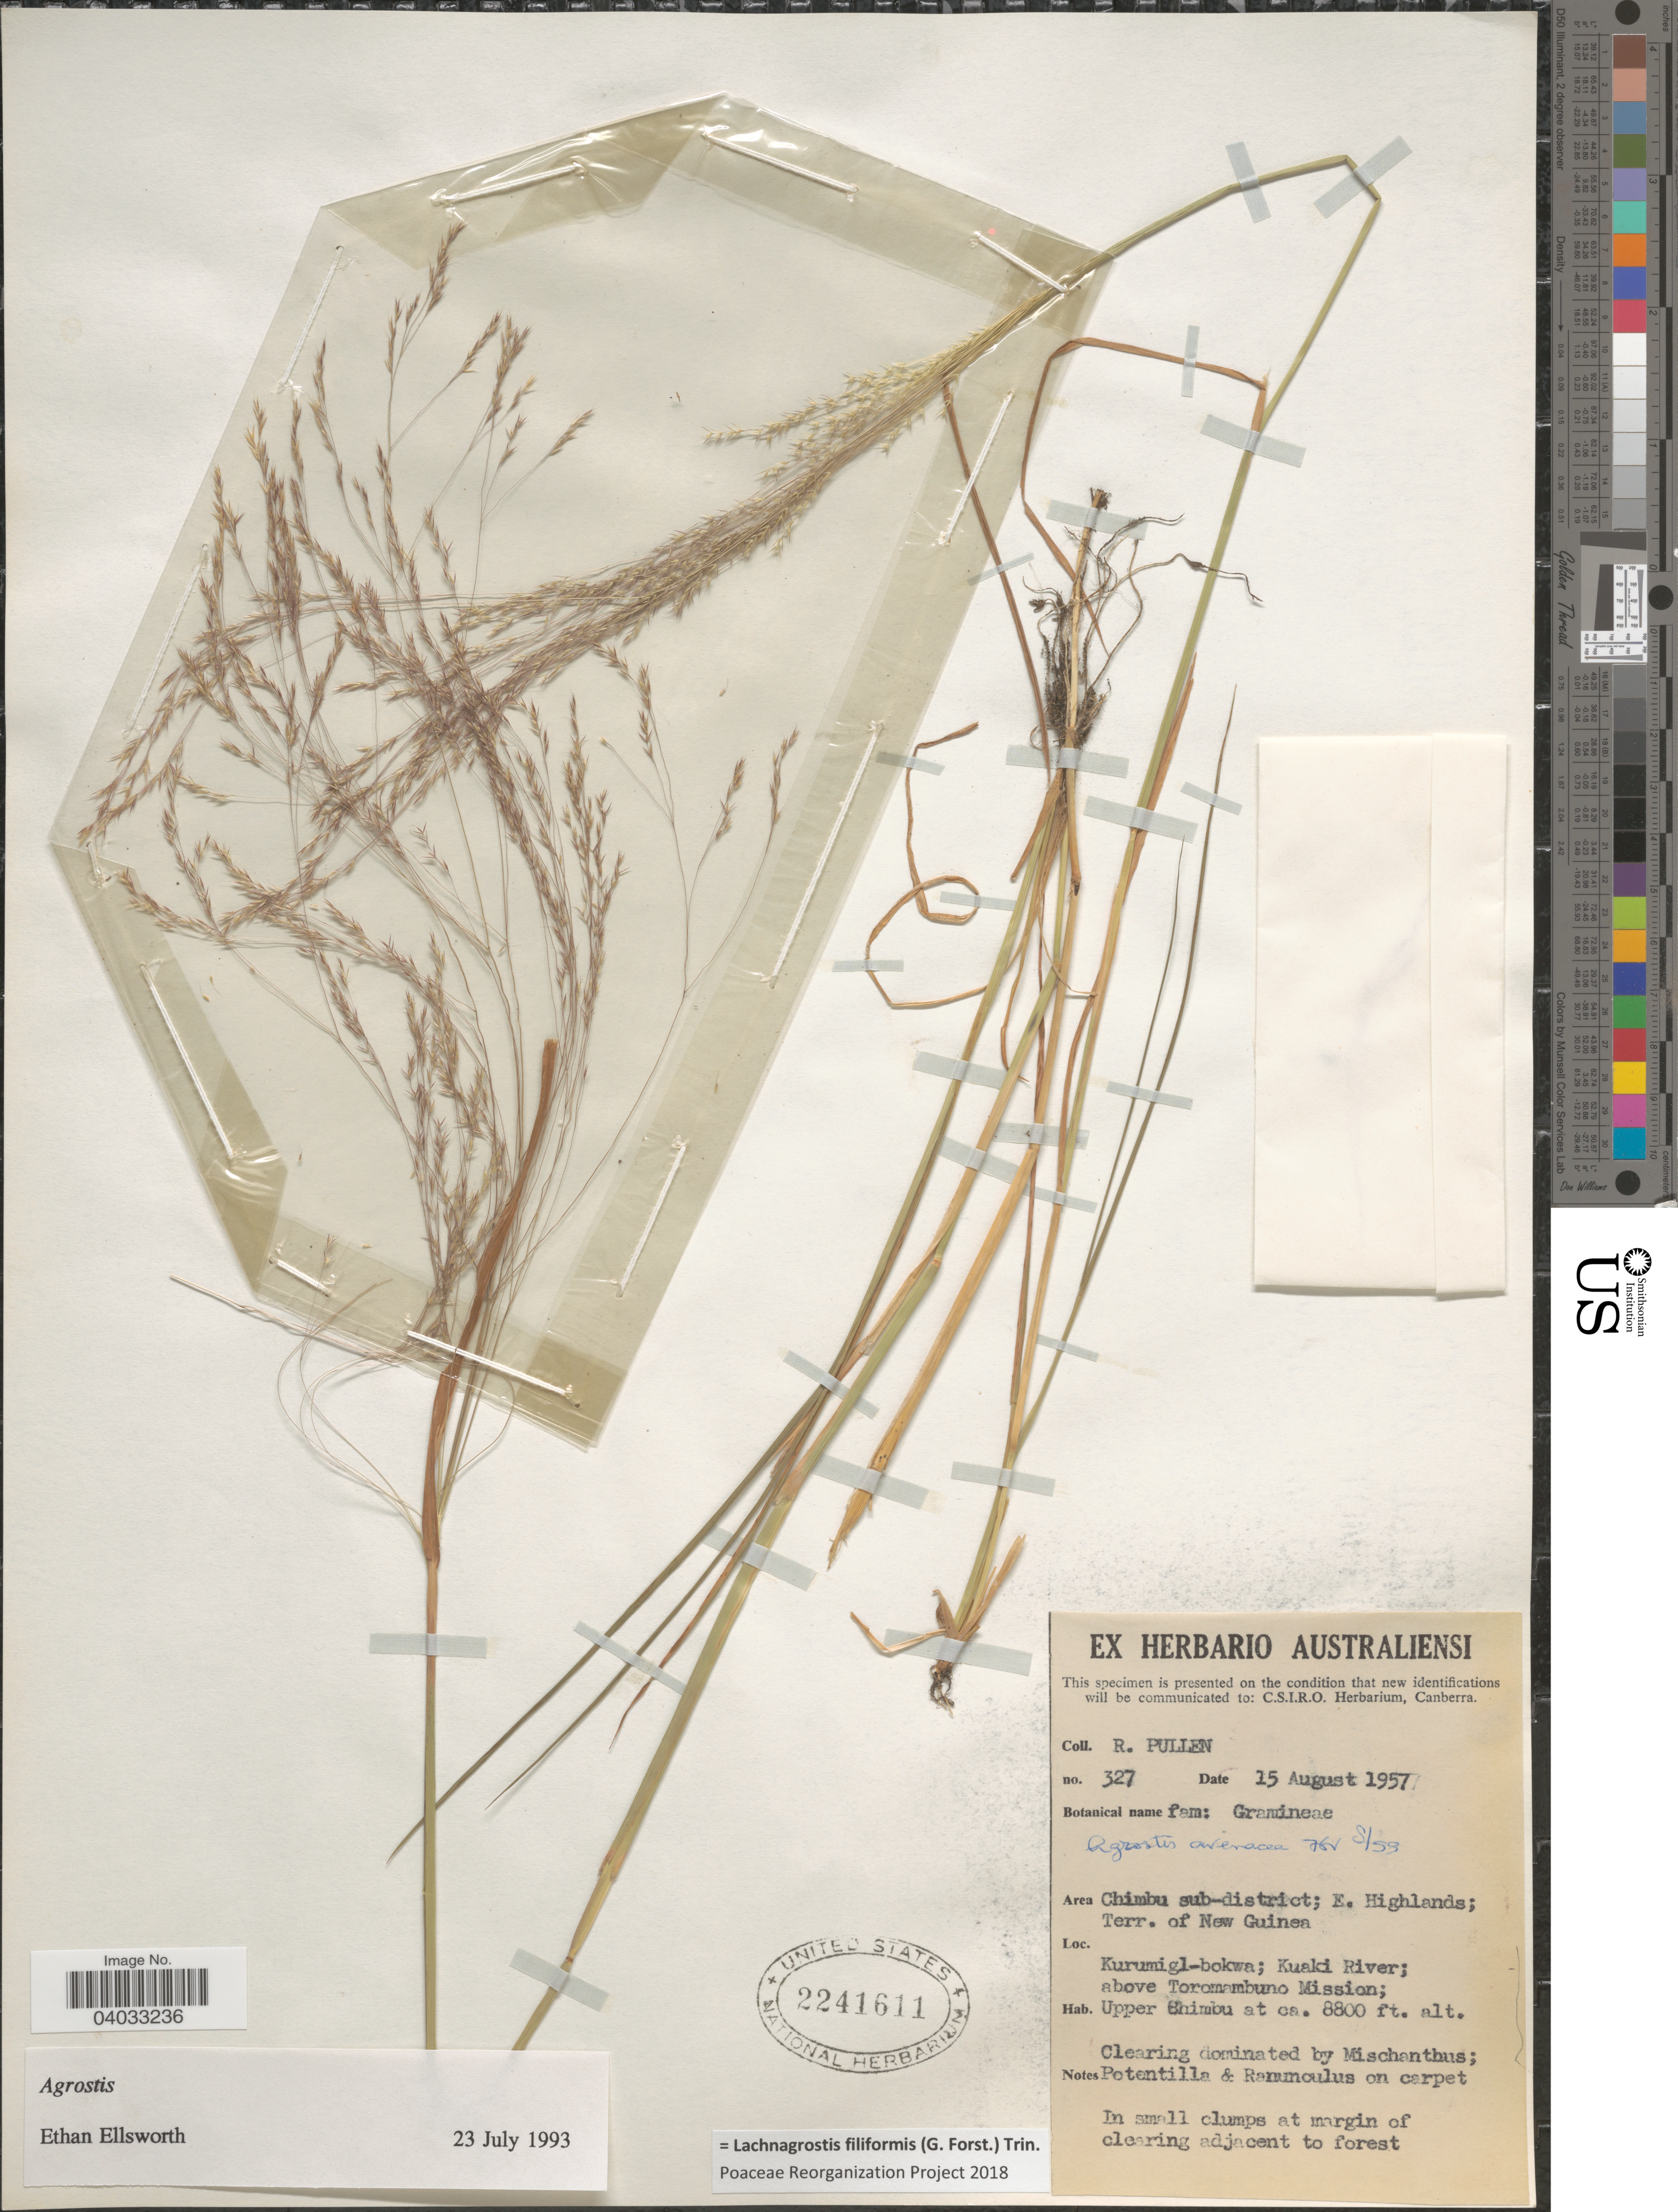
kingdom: Plantae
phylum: Tracheophyta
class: Liliopsida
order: Poales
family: Poaceae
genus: Lachnagrostis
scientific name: Lachnagrostis filiformis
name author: (J.R. Forst.) Trin.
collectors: R. Pullen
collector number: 327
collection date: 1957-08-15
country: Papua New Guinea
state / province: Chimbu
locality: Area Chimbu sub-district; E. Highlands; Terr. of New Guinea. Kurumigl-bokwa; Kuaki River; above Toromambuno Mission; Upper Chimbu.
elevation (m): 2682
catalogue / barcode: US 2241611